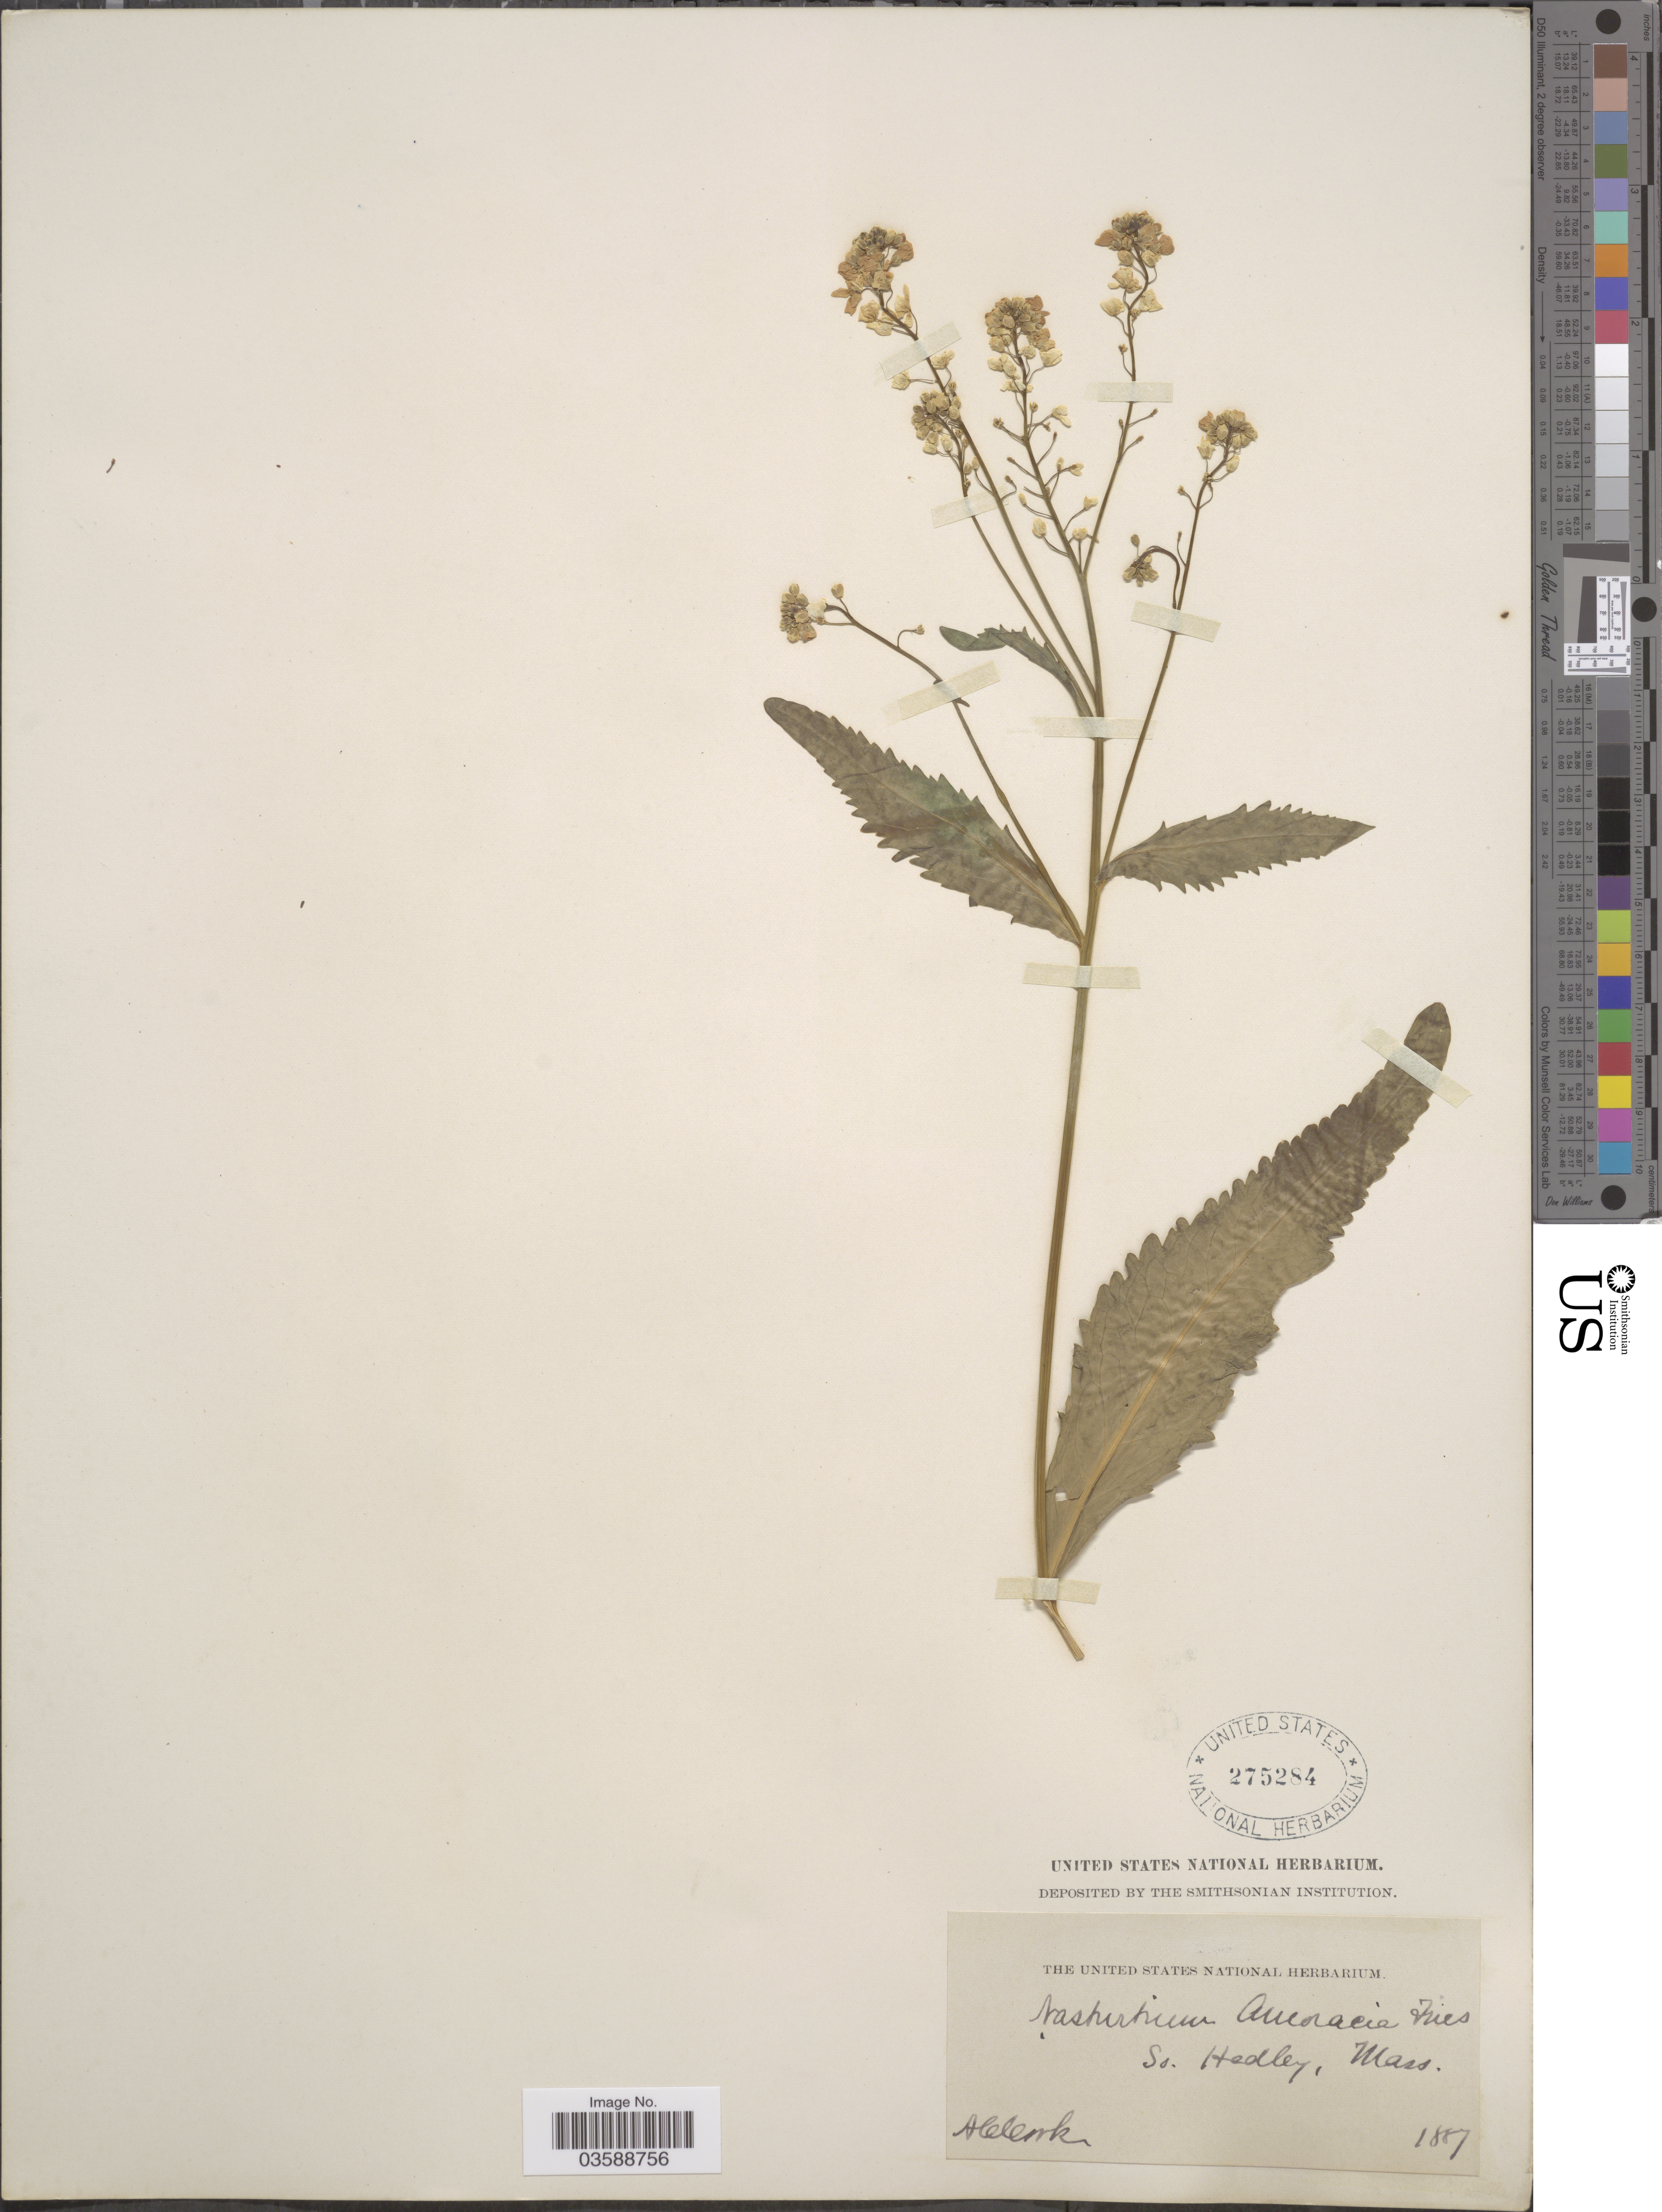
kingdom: Plantae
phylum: Tracheophyta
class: Magnoliopsida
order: Brassicales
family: Brassicaceae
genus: Armoracia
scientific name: Armoracia rusticana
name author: G. Gaertn. et al.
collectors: A. Cook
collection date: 1887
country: United States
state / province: Massachusetts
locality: So. Hadley.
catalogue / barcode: US 275284